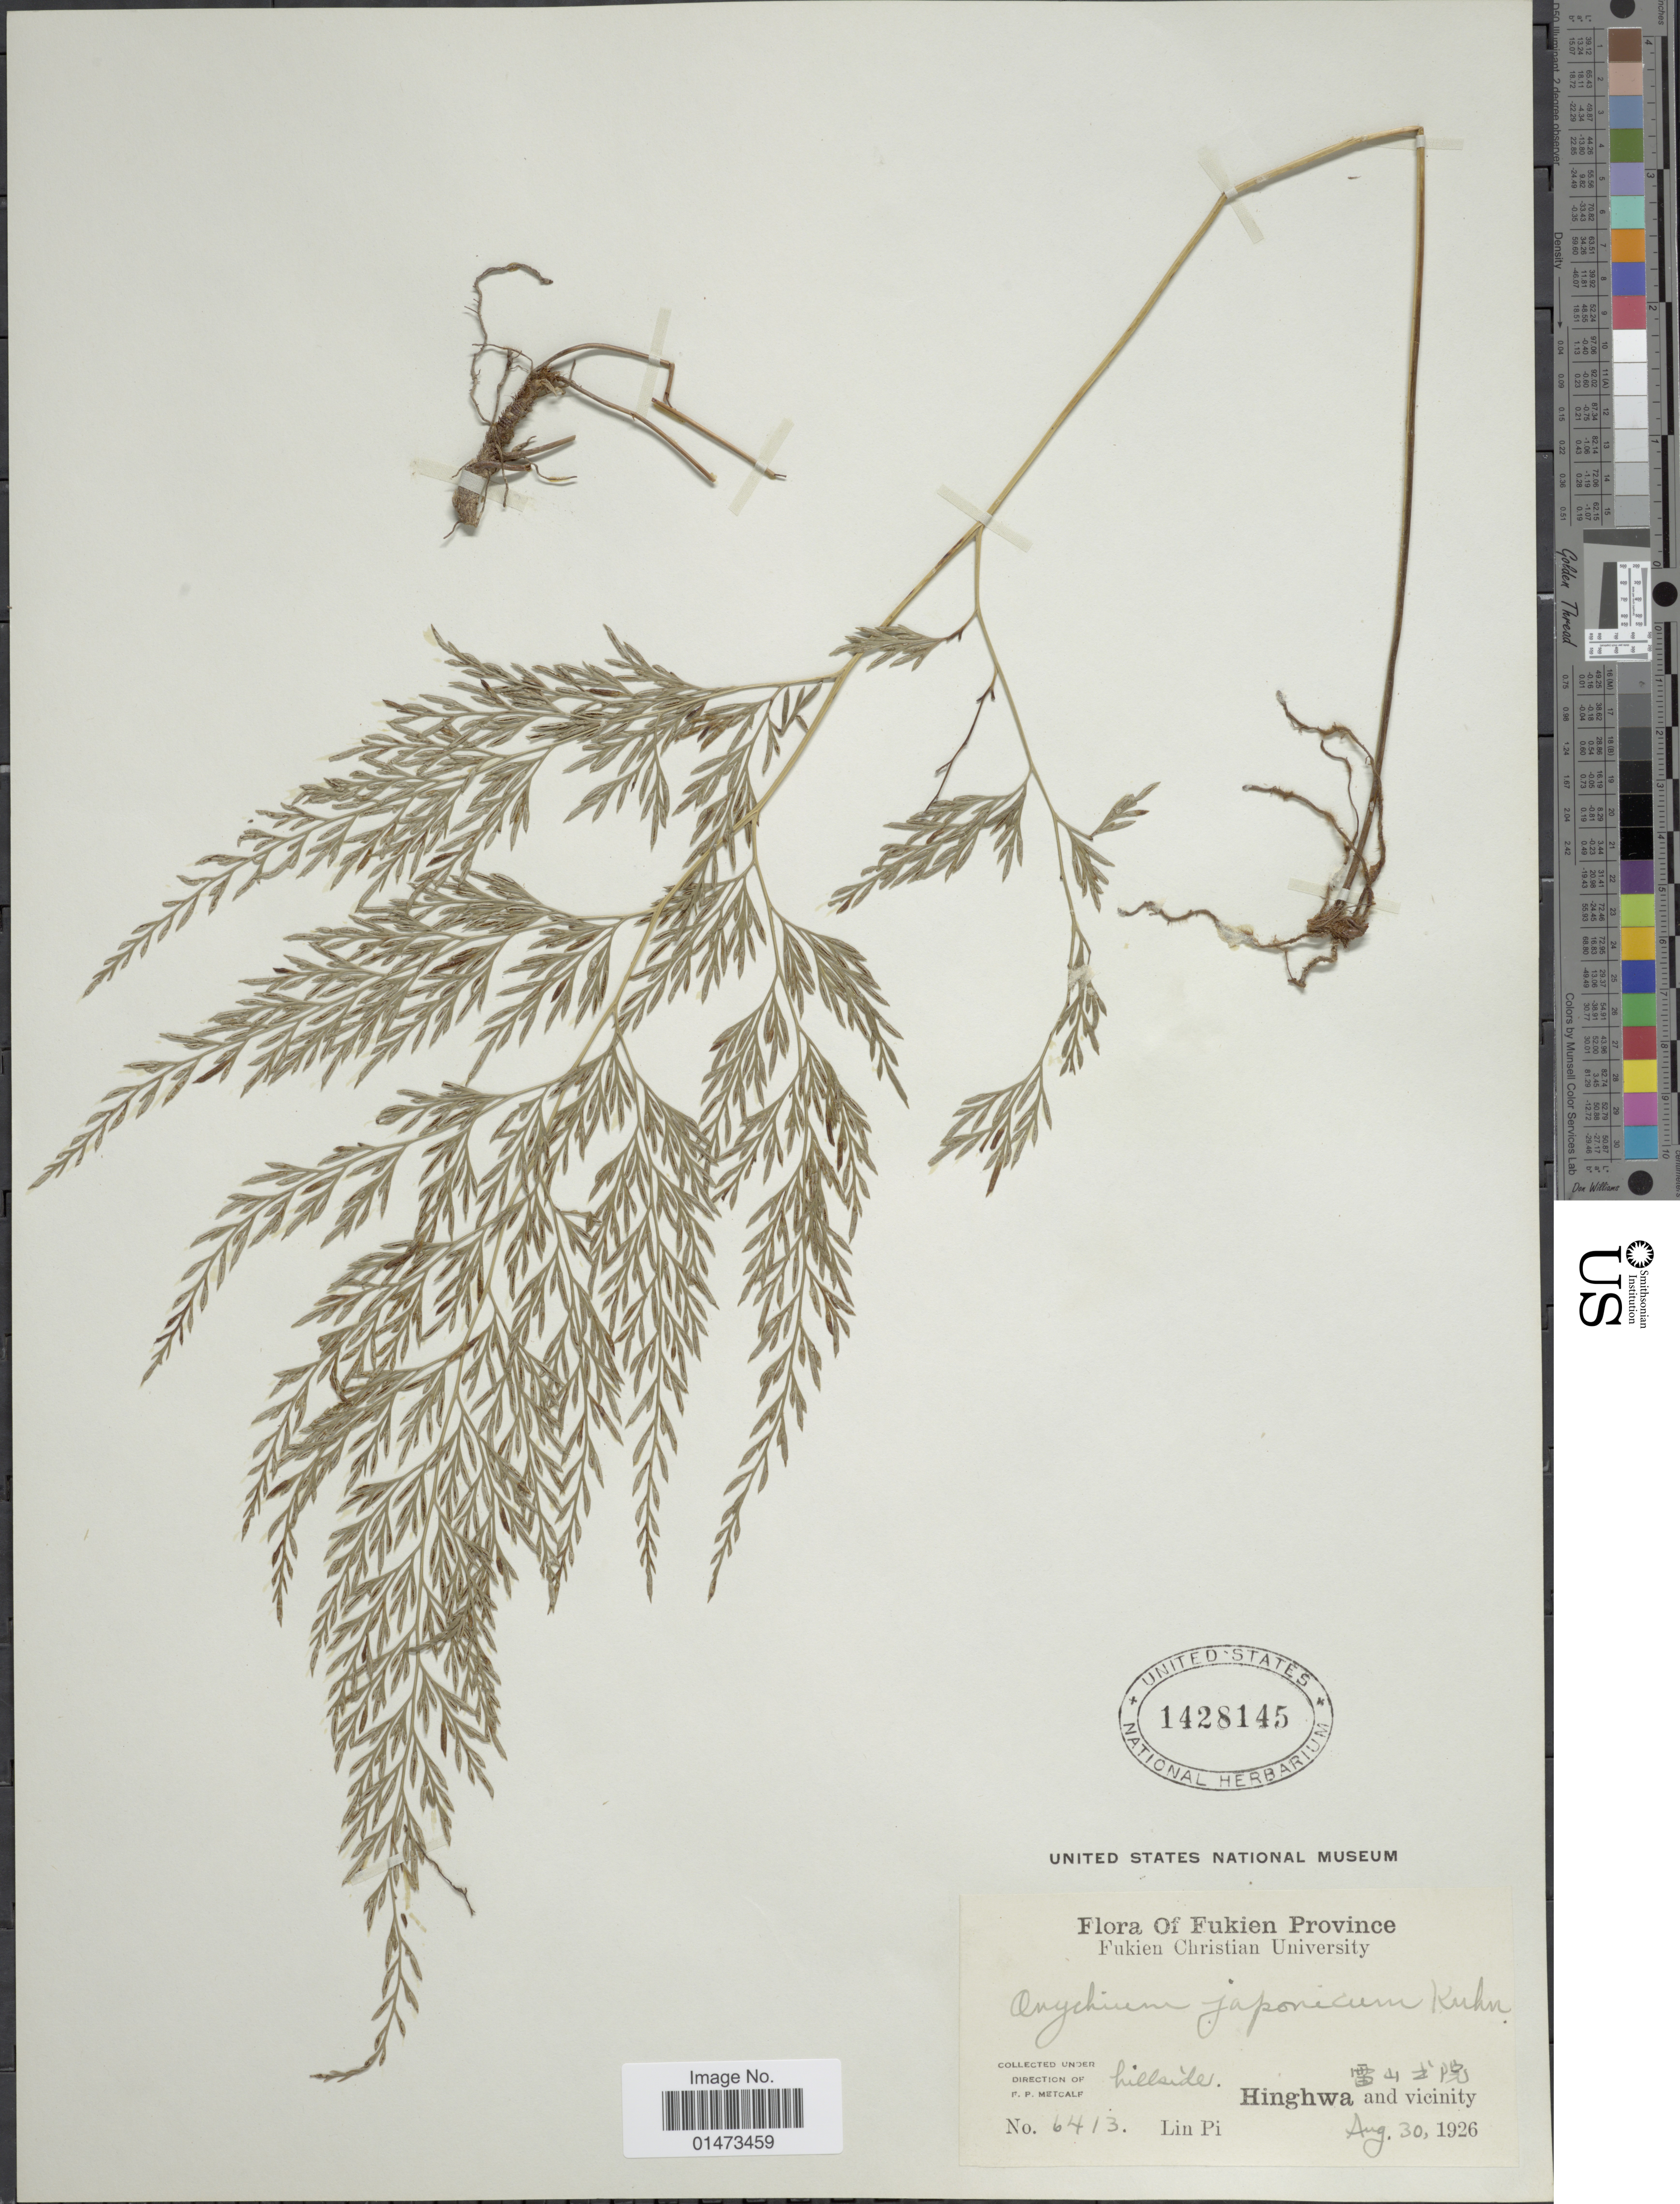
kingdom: Plantae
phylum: Tracheophyta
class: Polypodiopsida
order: Polypodiales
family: Pteridaceae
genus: Onychium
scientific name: Onychium japonicum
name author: (Thunb.) Kunze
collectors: F. Metcalf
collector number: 6413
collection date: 1926-08-30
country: China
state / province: Fujian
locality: Fukien province, hillside, Hingwa and vicinity.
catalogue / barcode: US 1428145